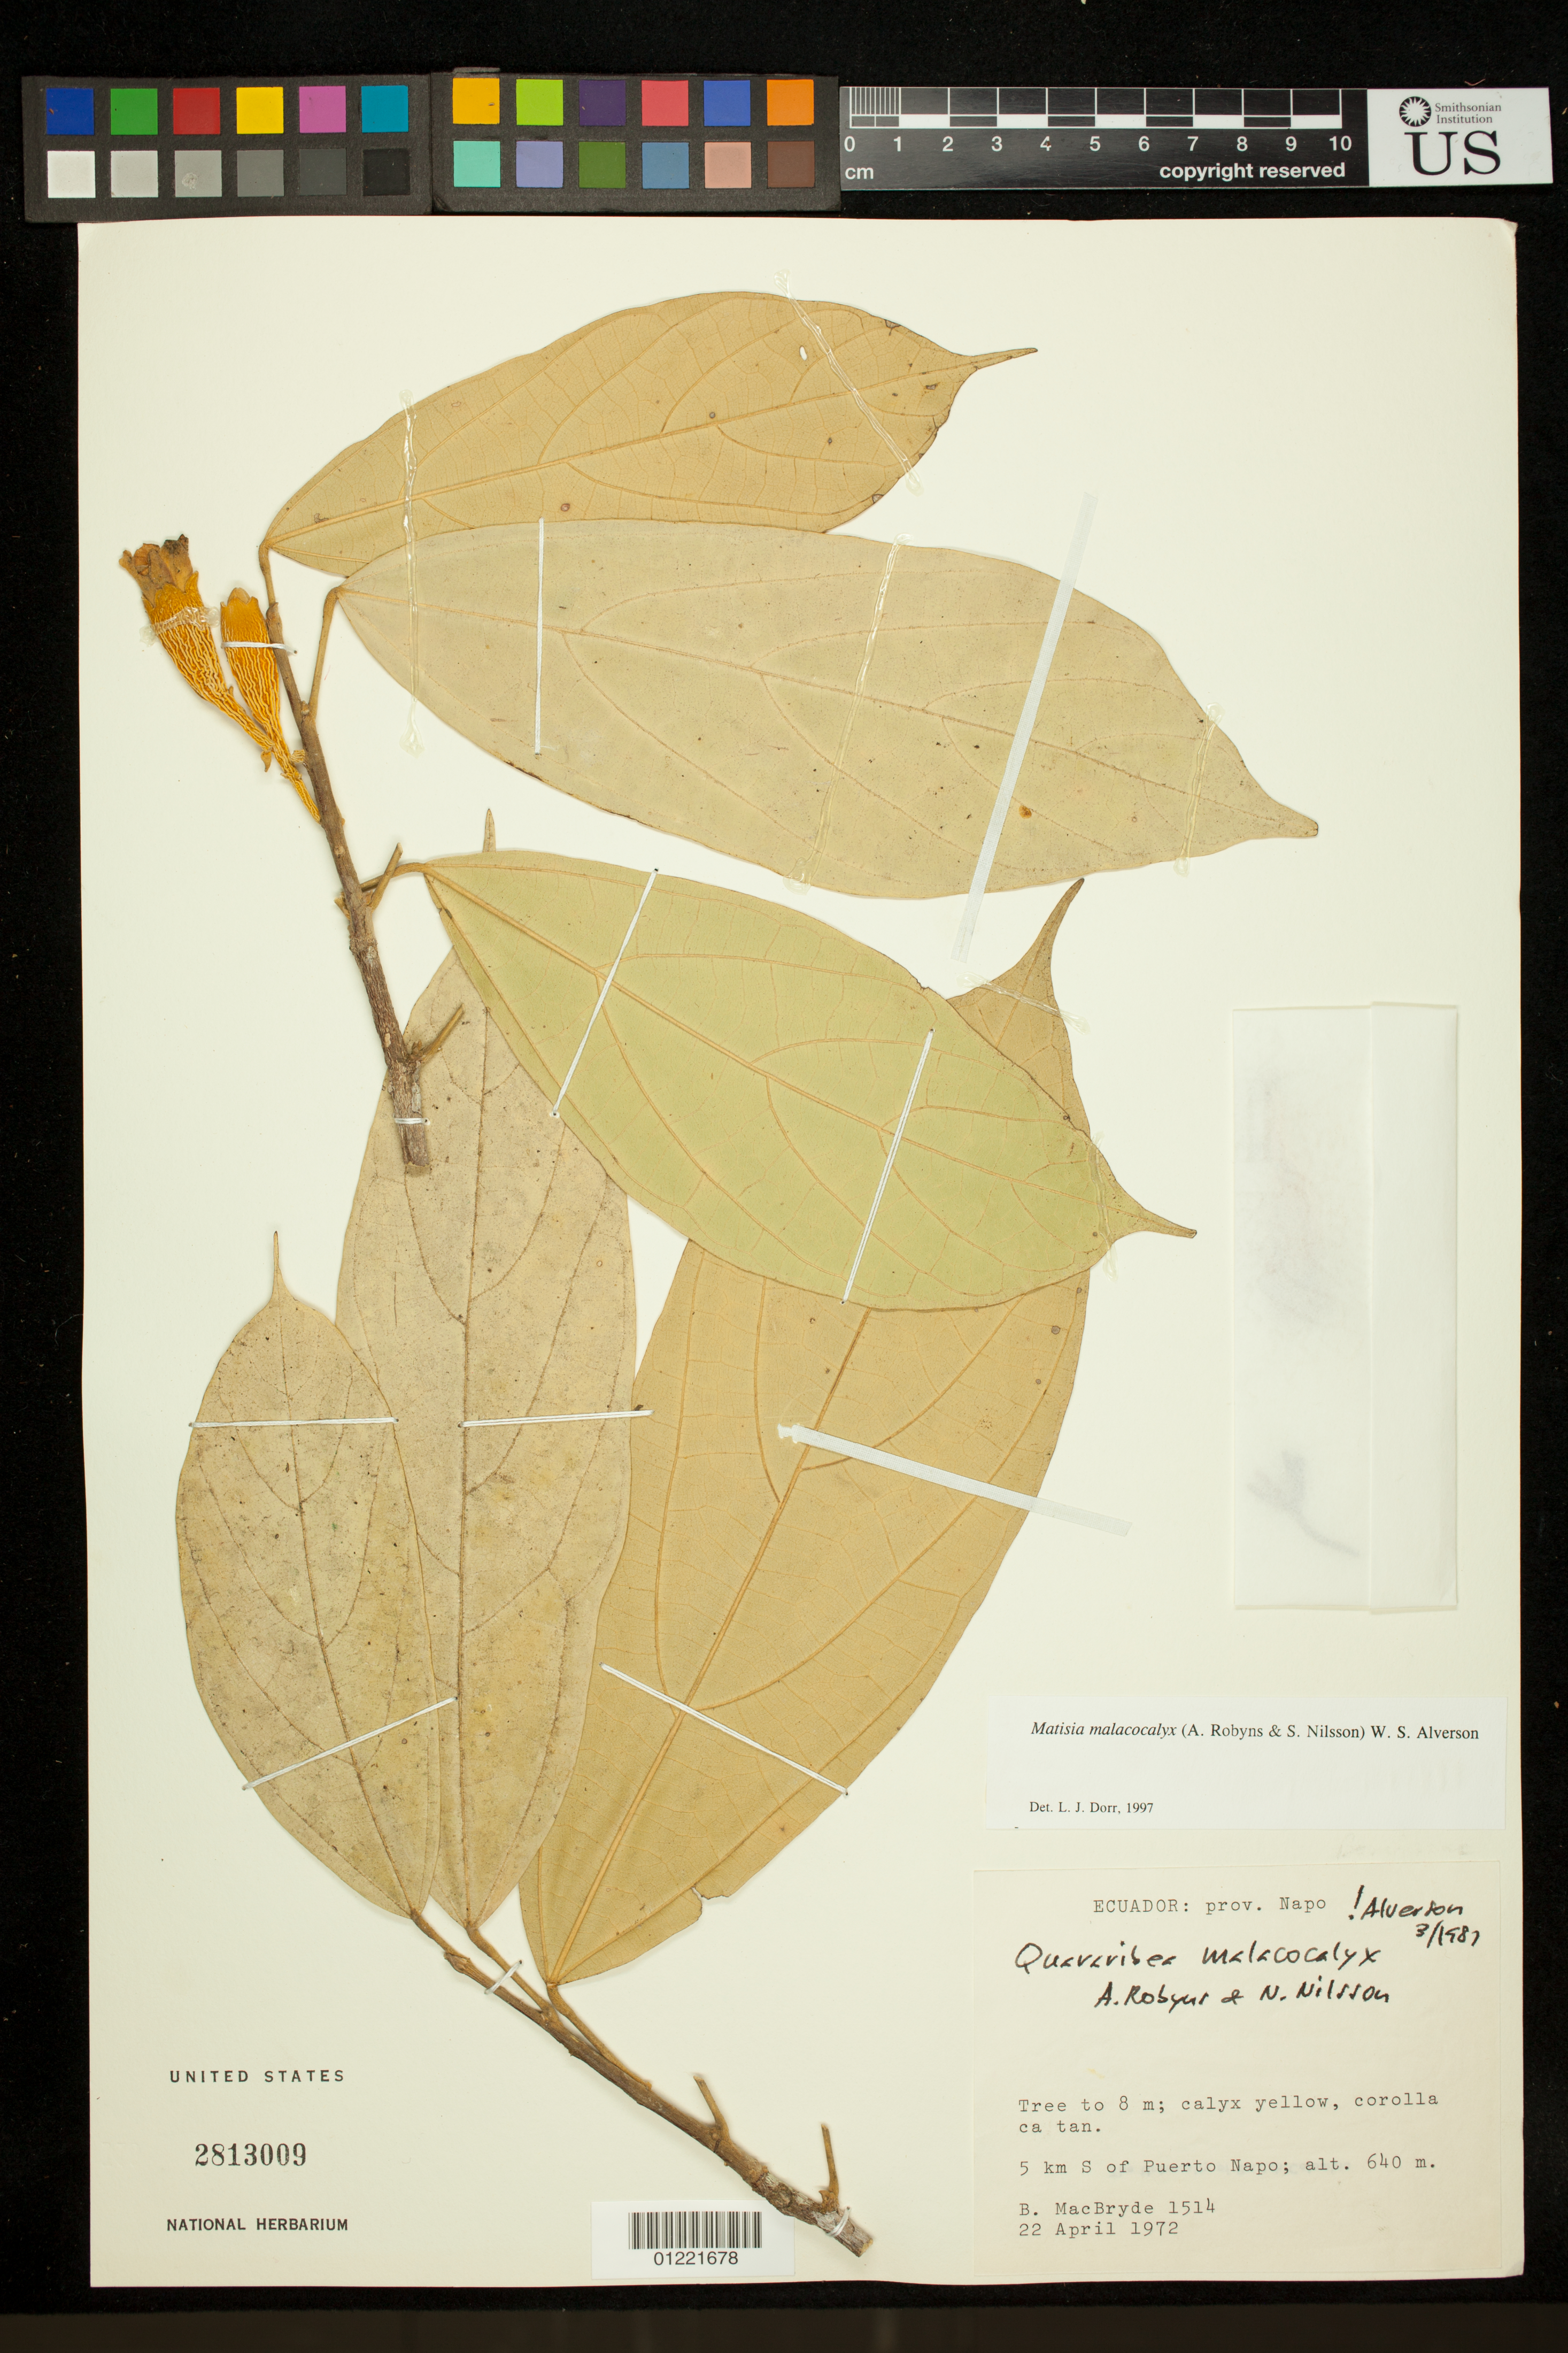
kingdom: Plantae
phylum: Tracheophyta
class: Magnoliopsida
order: Malvales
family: Malvaceae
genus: Matisia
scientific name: Matisia malacocalyx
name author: (A. Robyns & S. Nilsson) W.S. Alverson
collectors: B. MacBryde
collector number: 1514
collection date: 1972-04-22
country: Ecuador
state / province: Napo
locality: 5 km S of Puerto Napo.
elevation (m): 640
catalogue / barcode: US 2813009